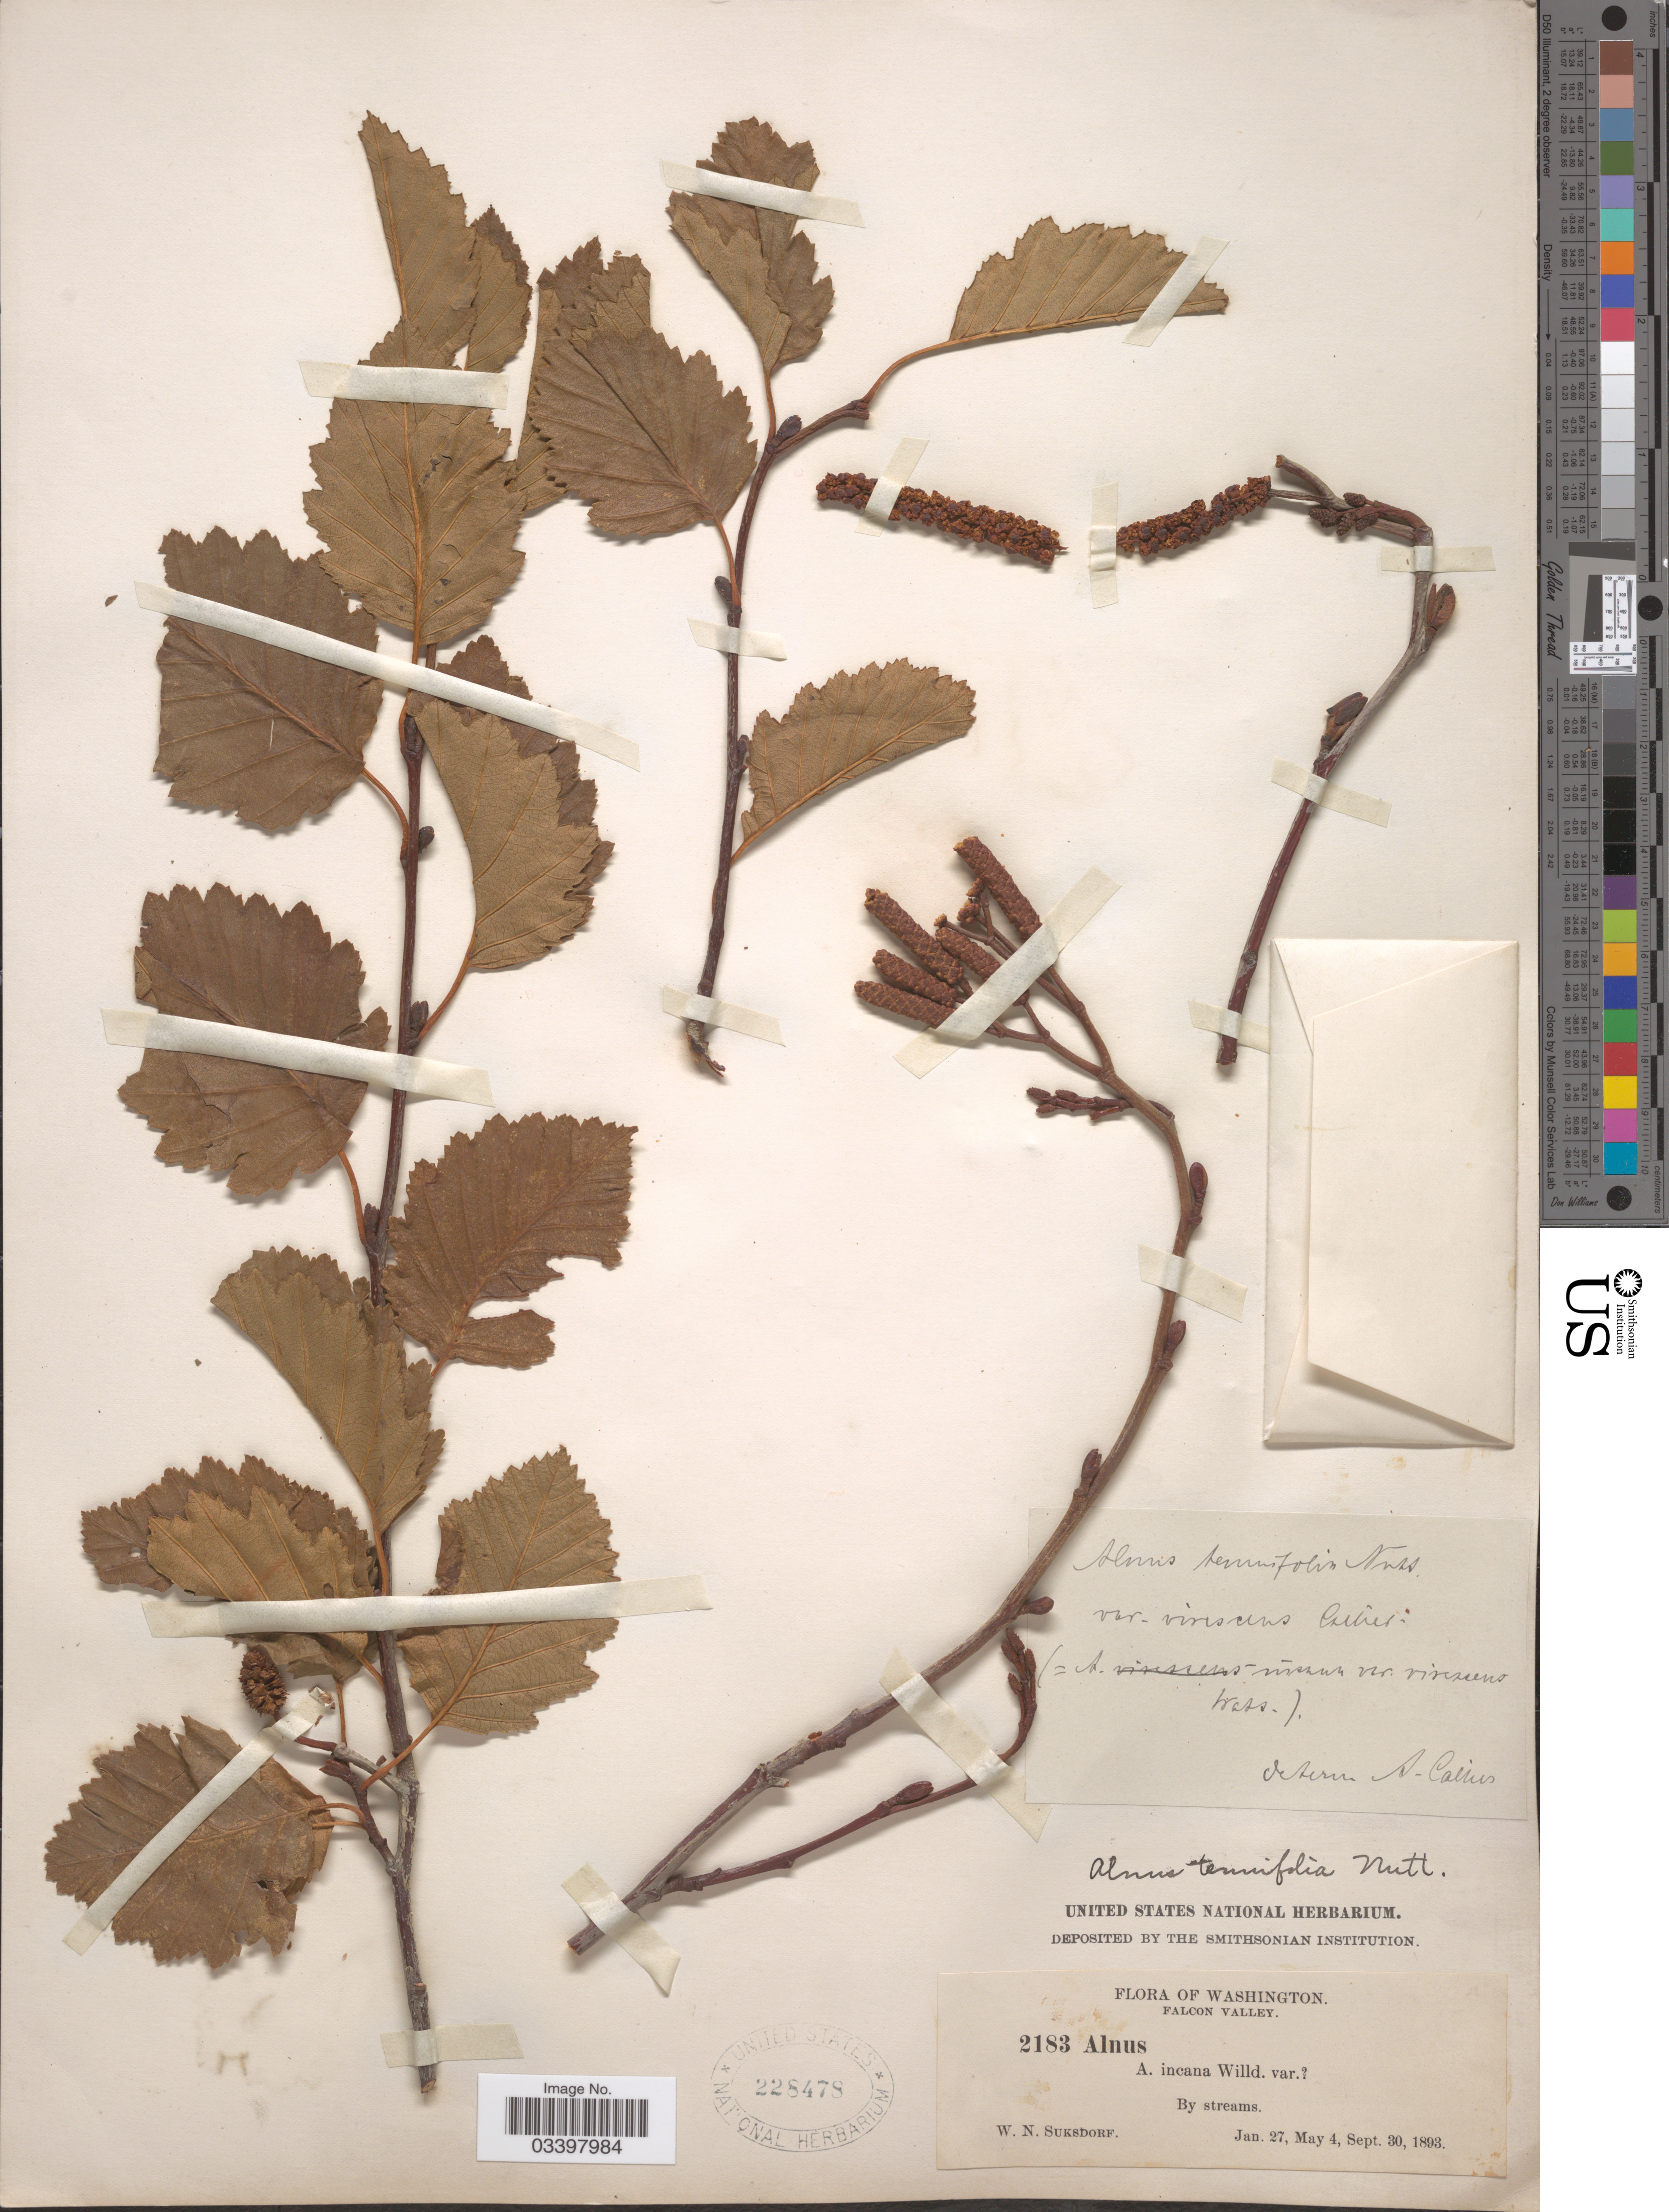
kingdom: Plantae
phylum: Tracheophyta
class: Magnoliopsida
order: Fagales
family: Betulaceae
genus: Alnus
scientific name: Alnus incana subsp. tenuifolia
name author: (Nutt.) Breitung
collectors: W. N. Suksdorf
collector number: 2183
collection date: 1893-01-27/1893-09-30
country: United States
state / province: Washington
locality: Falcon Valley.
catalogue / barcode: US 228478